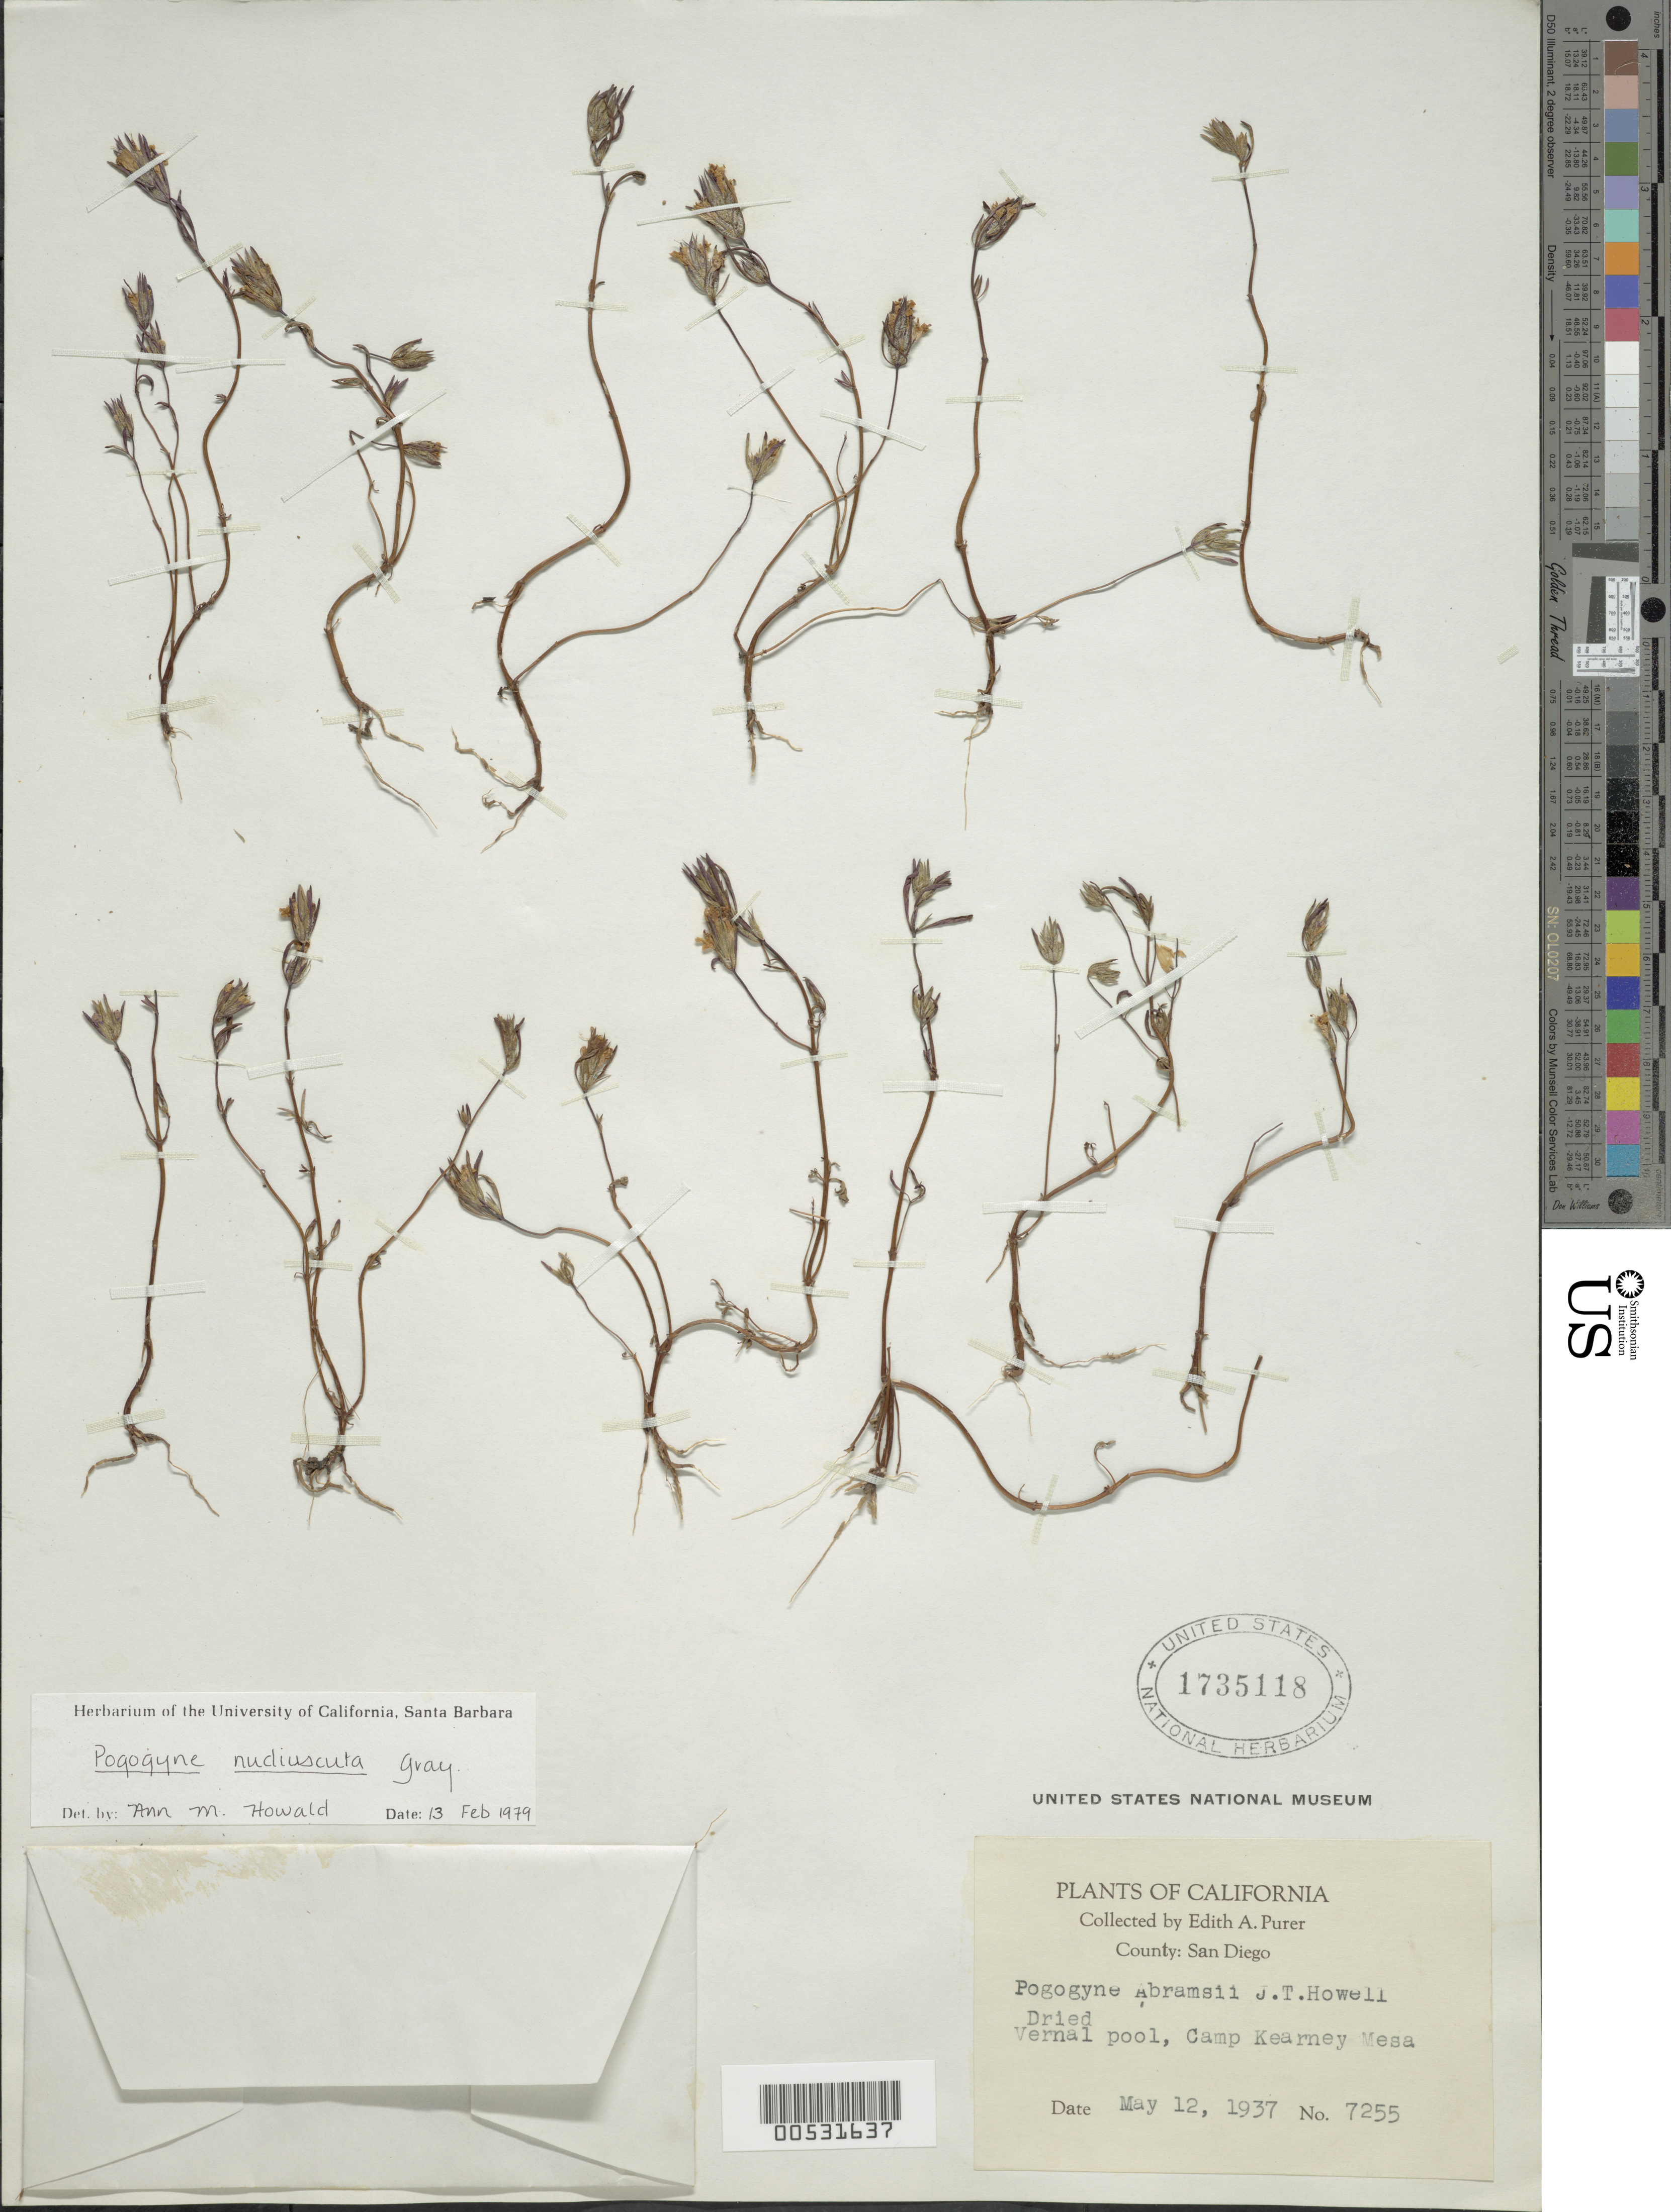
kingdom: Plantae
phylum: Tracheophyta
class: Magnoliopsida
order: Lamiales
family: Lamiaceae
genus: Pogogyne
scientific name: Pogogyne nudiuscula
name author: A. Gray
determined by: Howald, A. M.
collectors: E. Purer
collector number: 7255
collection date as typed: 12 May 1937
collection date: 1937-05-12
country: United States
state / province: California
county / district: San Diego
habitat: Dried Vernal pool.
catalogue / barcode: US 1735118